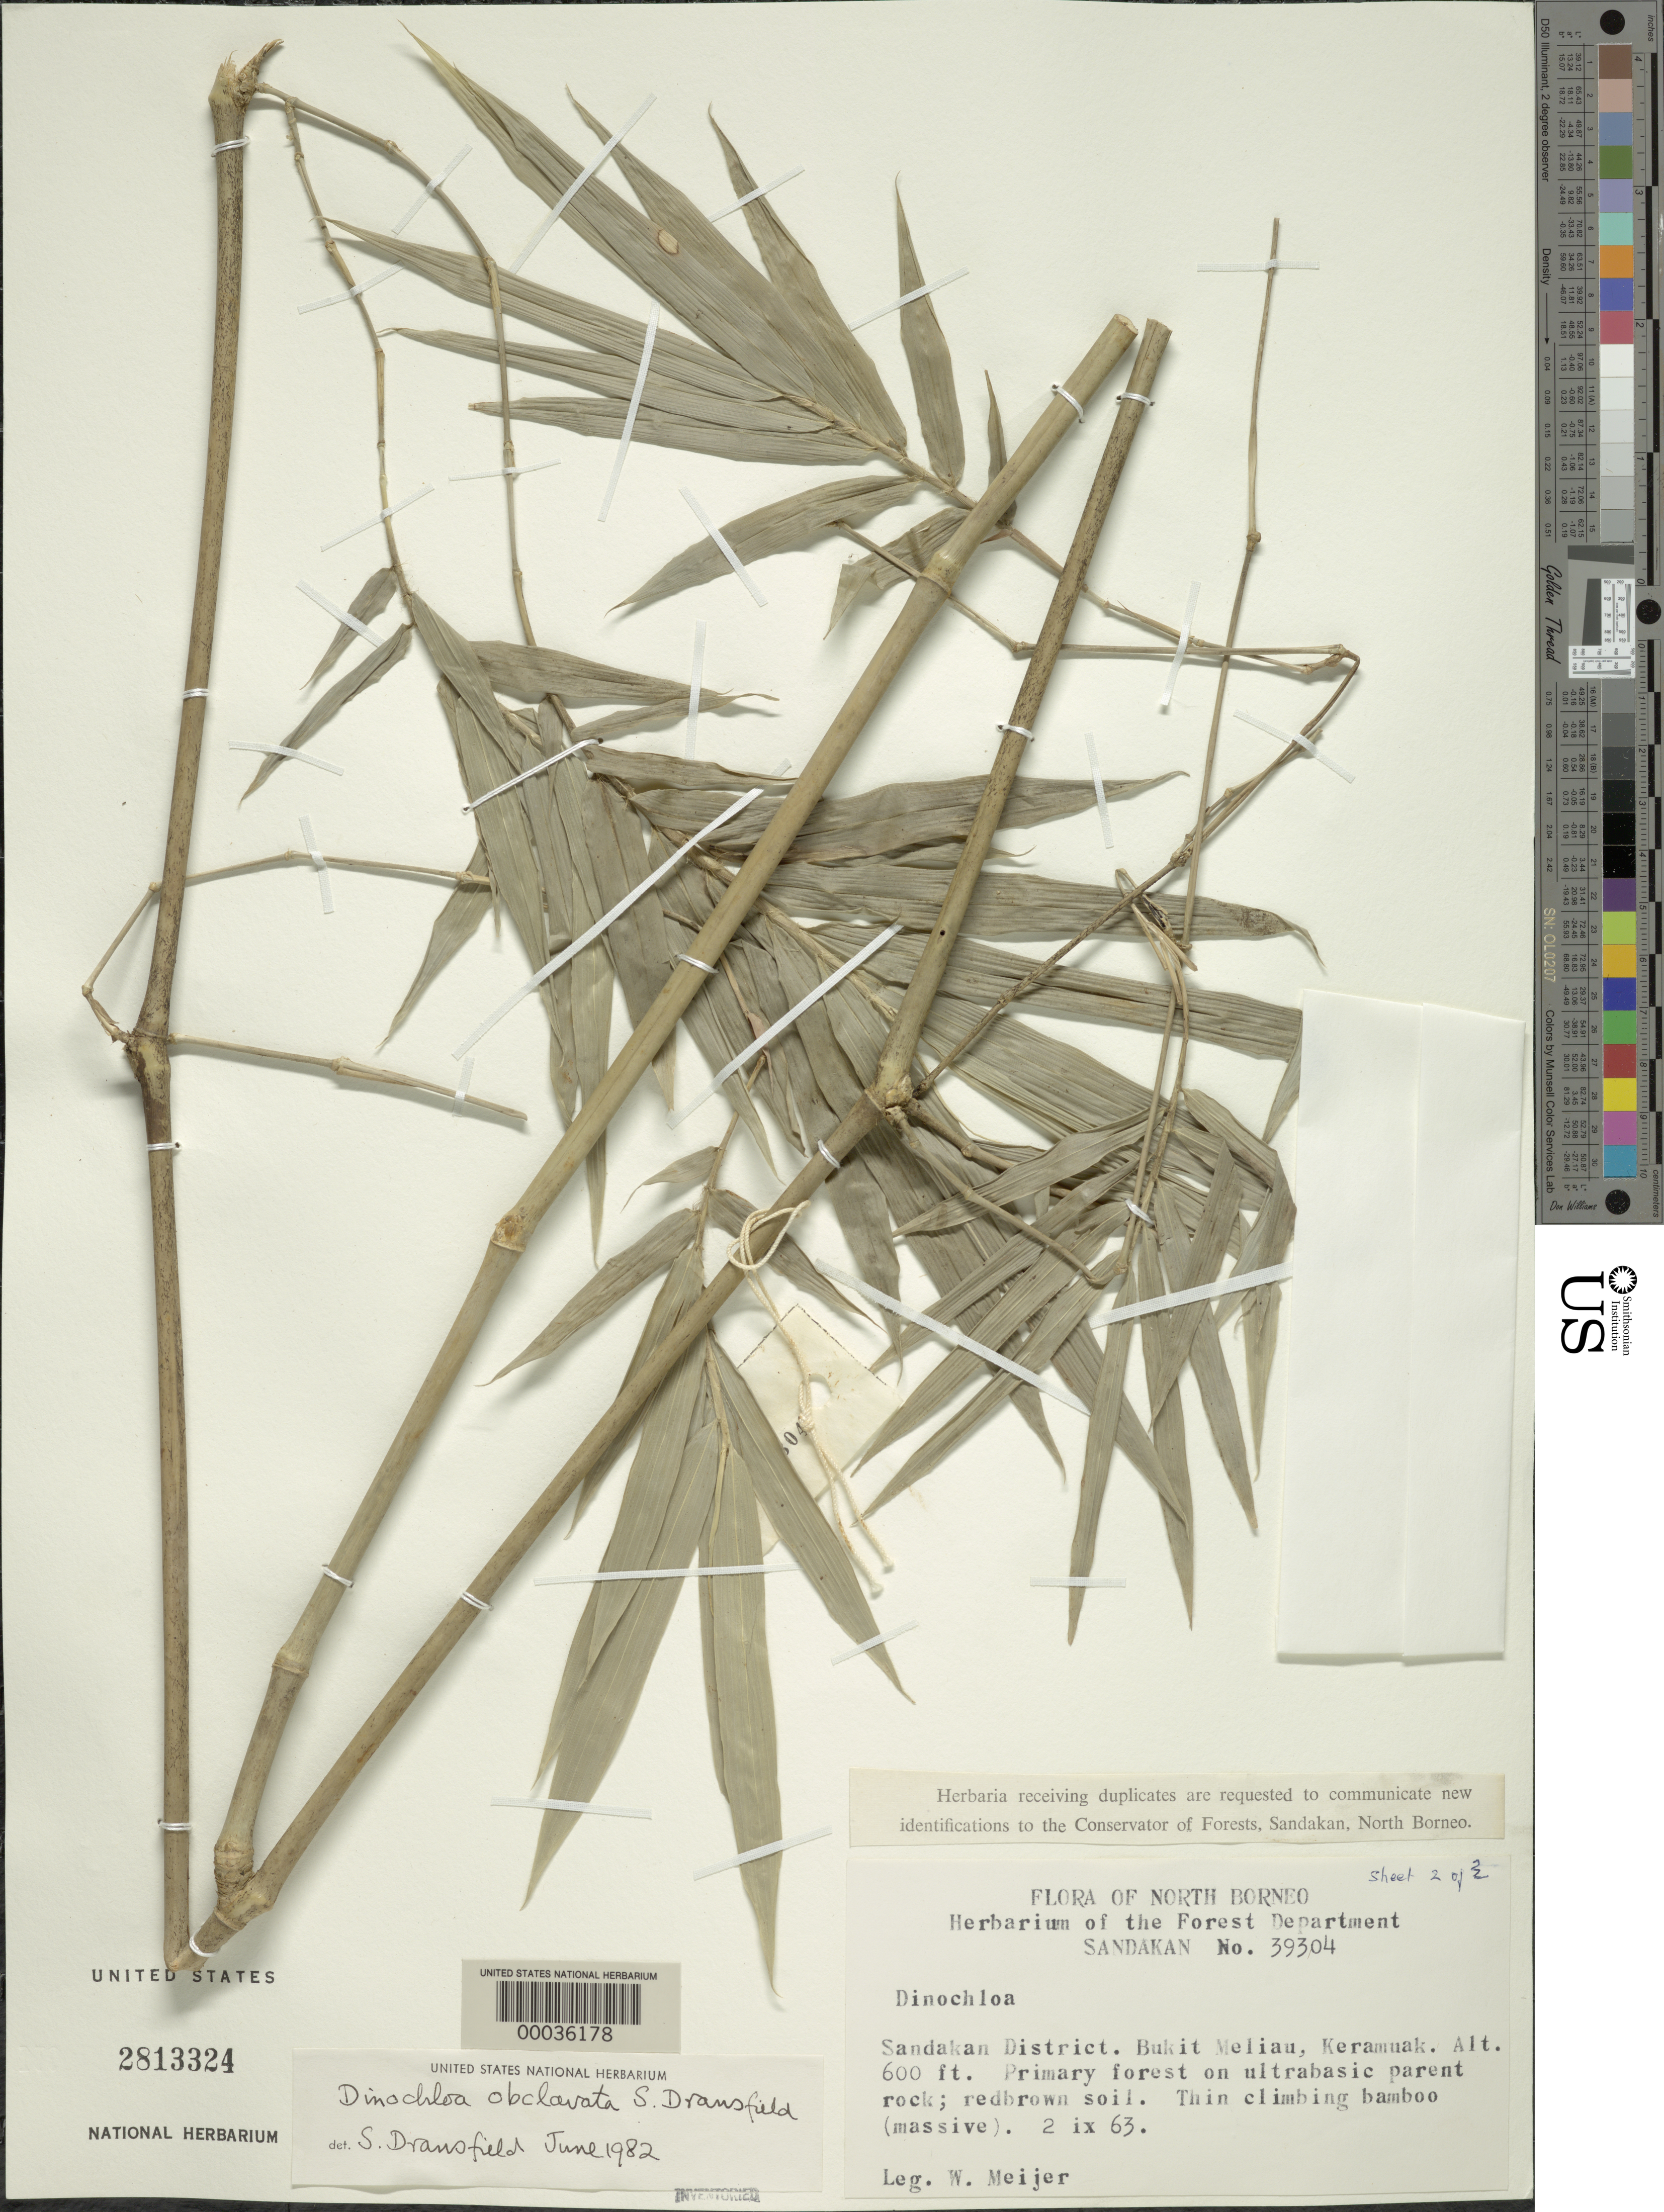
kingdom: Plantae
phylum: Tracheophyta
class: Liliopsida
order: Poales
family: Poaceae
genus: Dinochloa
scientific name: Dinochloa obclavata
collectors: W. Meijer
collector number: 39304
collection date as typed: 02 Sep 1963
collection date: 1963-09-02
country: Malaysia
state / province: Sabah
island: Borneo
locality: Sandakan dist., bukit meliau, karamuak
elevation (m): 183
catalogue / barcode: US 2813324